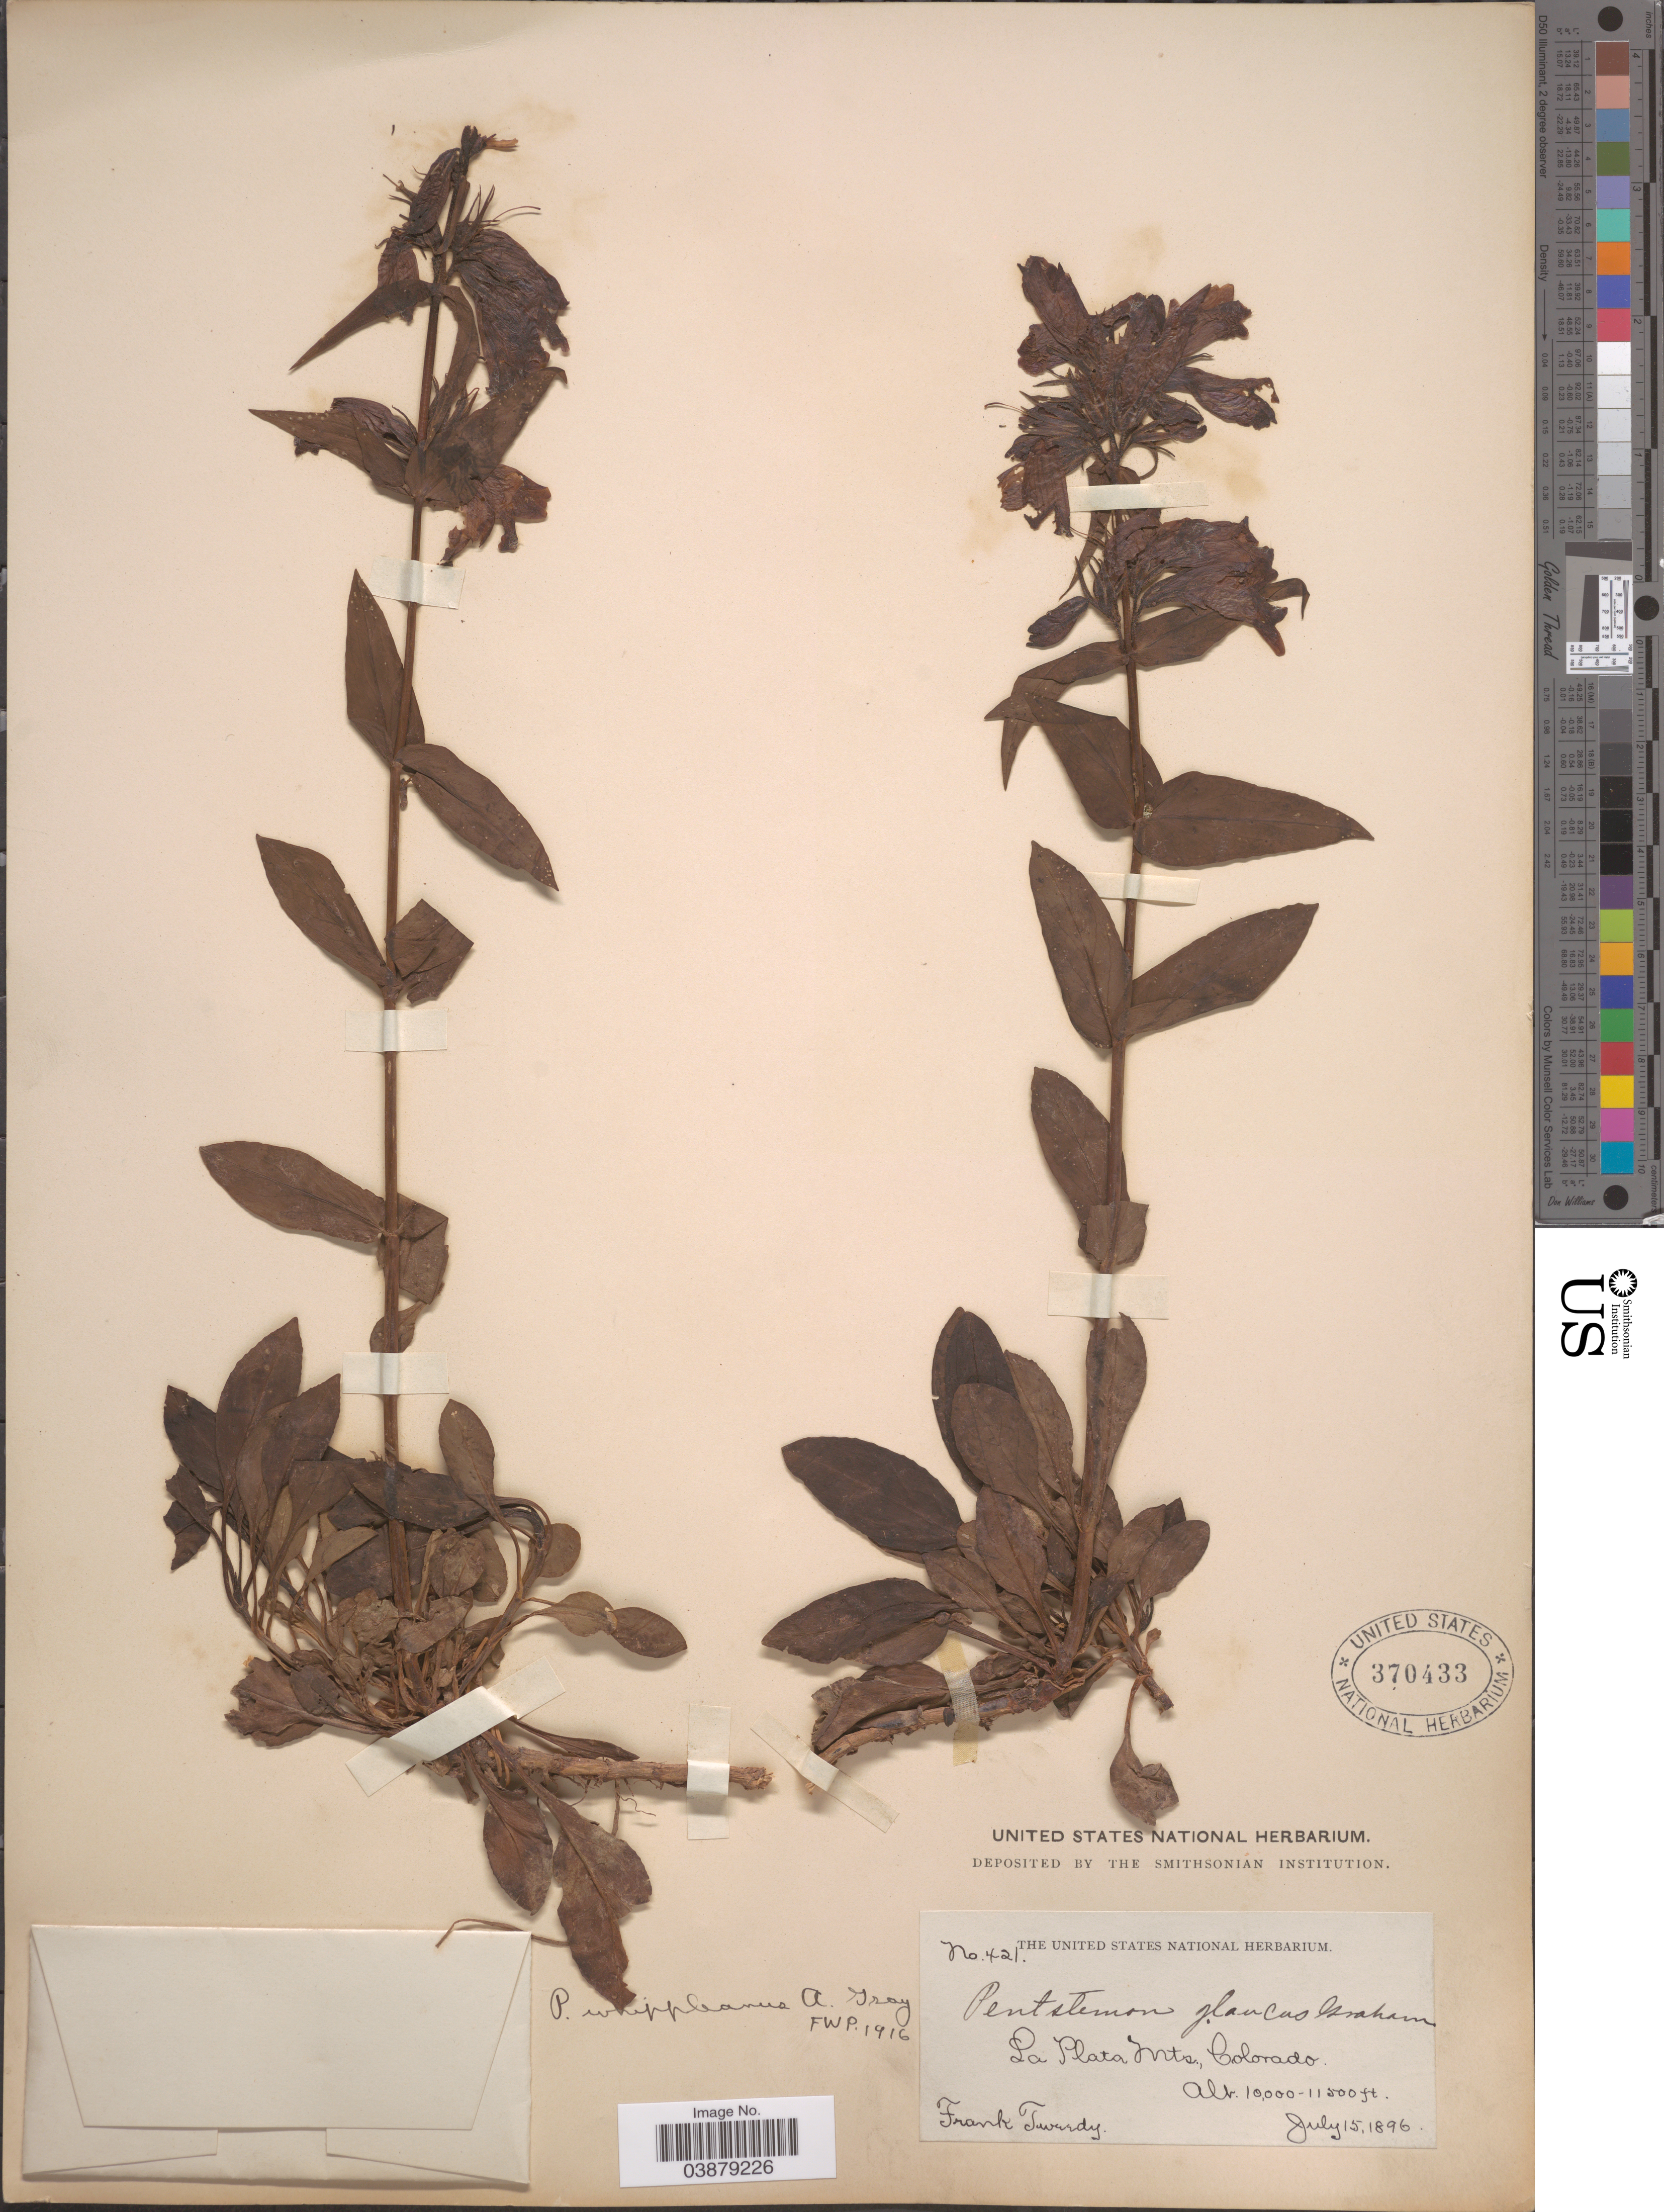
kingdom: Plantae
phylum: Tracheophyta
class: Magnoliopsida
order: Lamiales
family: Plantaginaceae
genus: Penstemon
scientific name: Penstemon whippleanus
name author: A. Gray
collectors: F. Tweedy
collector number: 421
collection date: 1896-07-15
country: United States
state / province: Colorado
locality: La Plata Mts.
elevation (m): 3048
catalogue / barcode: US 370433